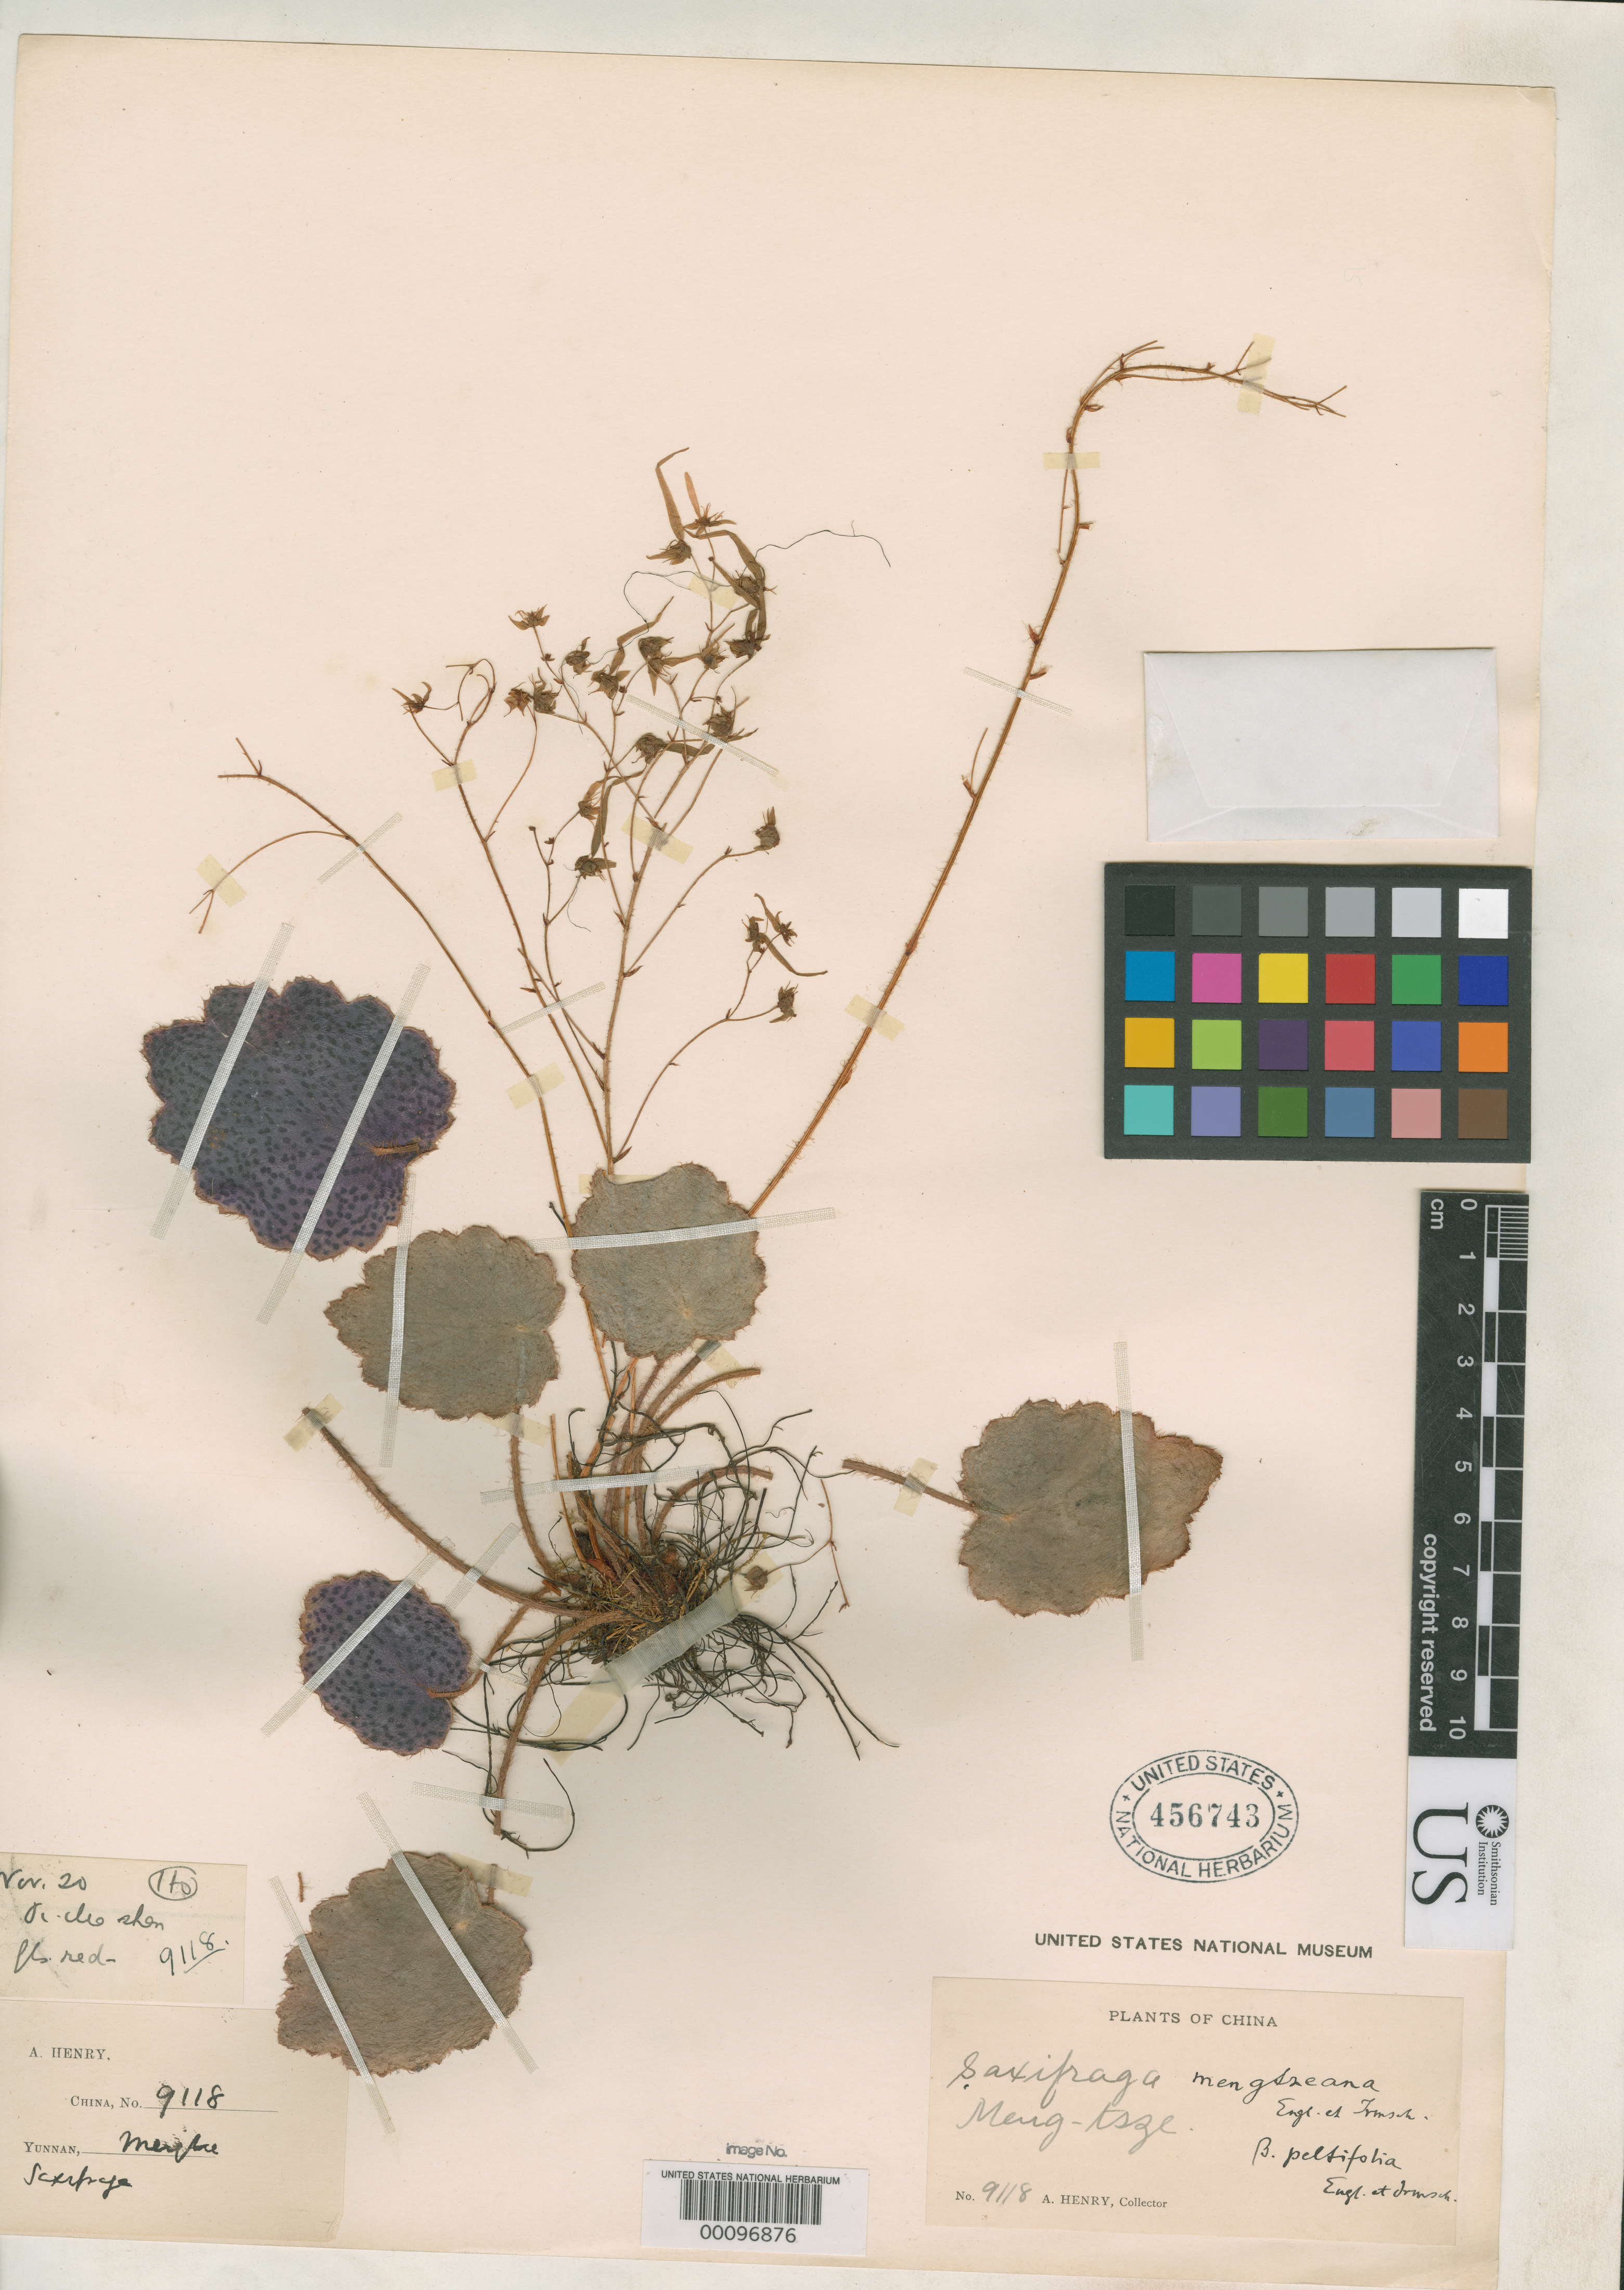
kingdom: Plantae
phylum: Tracheophyta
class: Magnoliopsida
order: Saxifragales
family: Saxifragaceae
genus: Saxifraga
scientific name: Saxifraga henryi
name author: Balf. f.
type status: Isotype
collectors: A. Henry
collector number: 9118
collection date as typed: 20 Nov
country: China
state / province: Yunnan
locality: Mengtze.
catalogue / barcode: US 456743